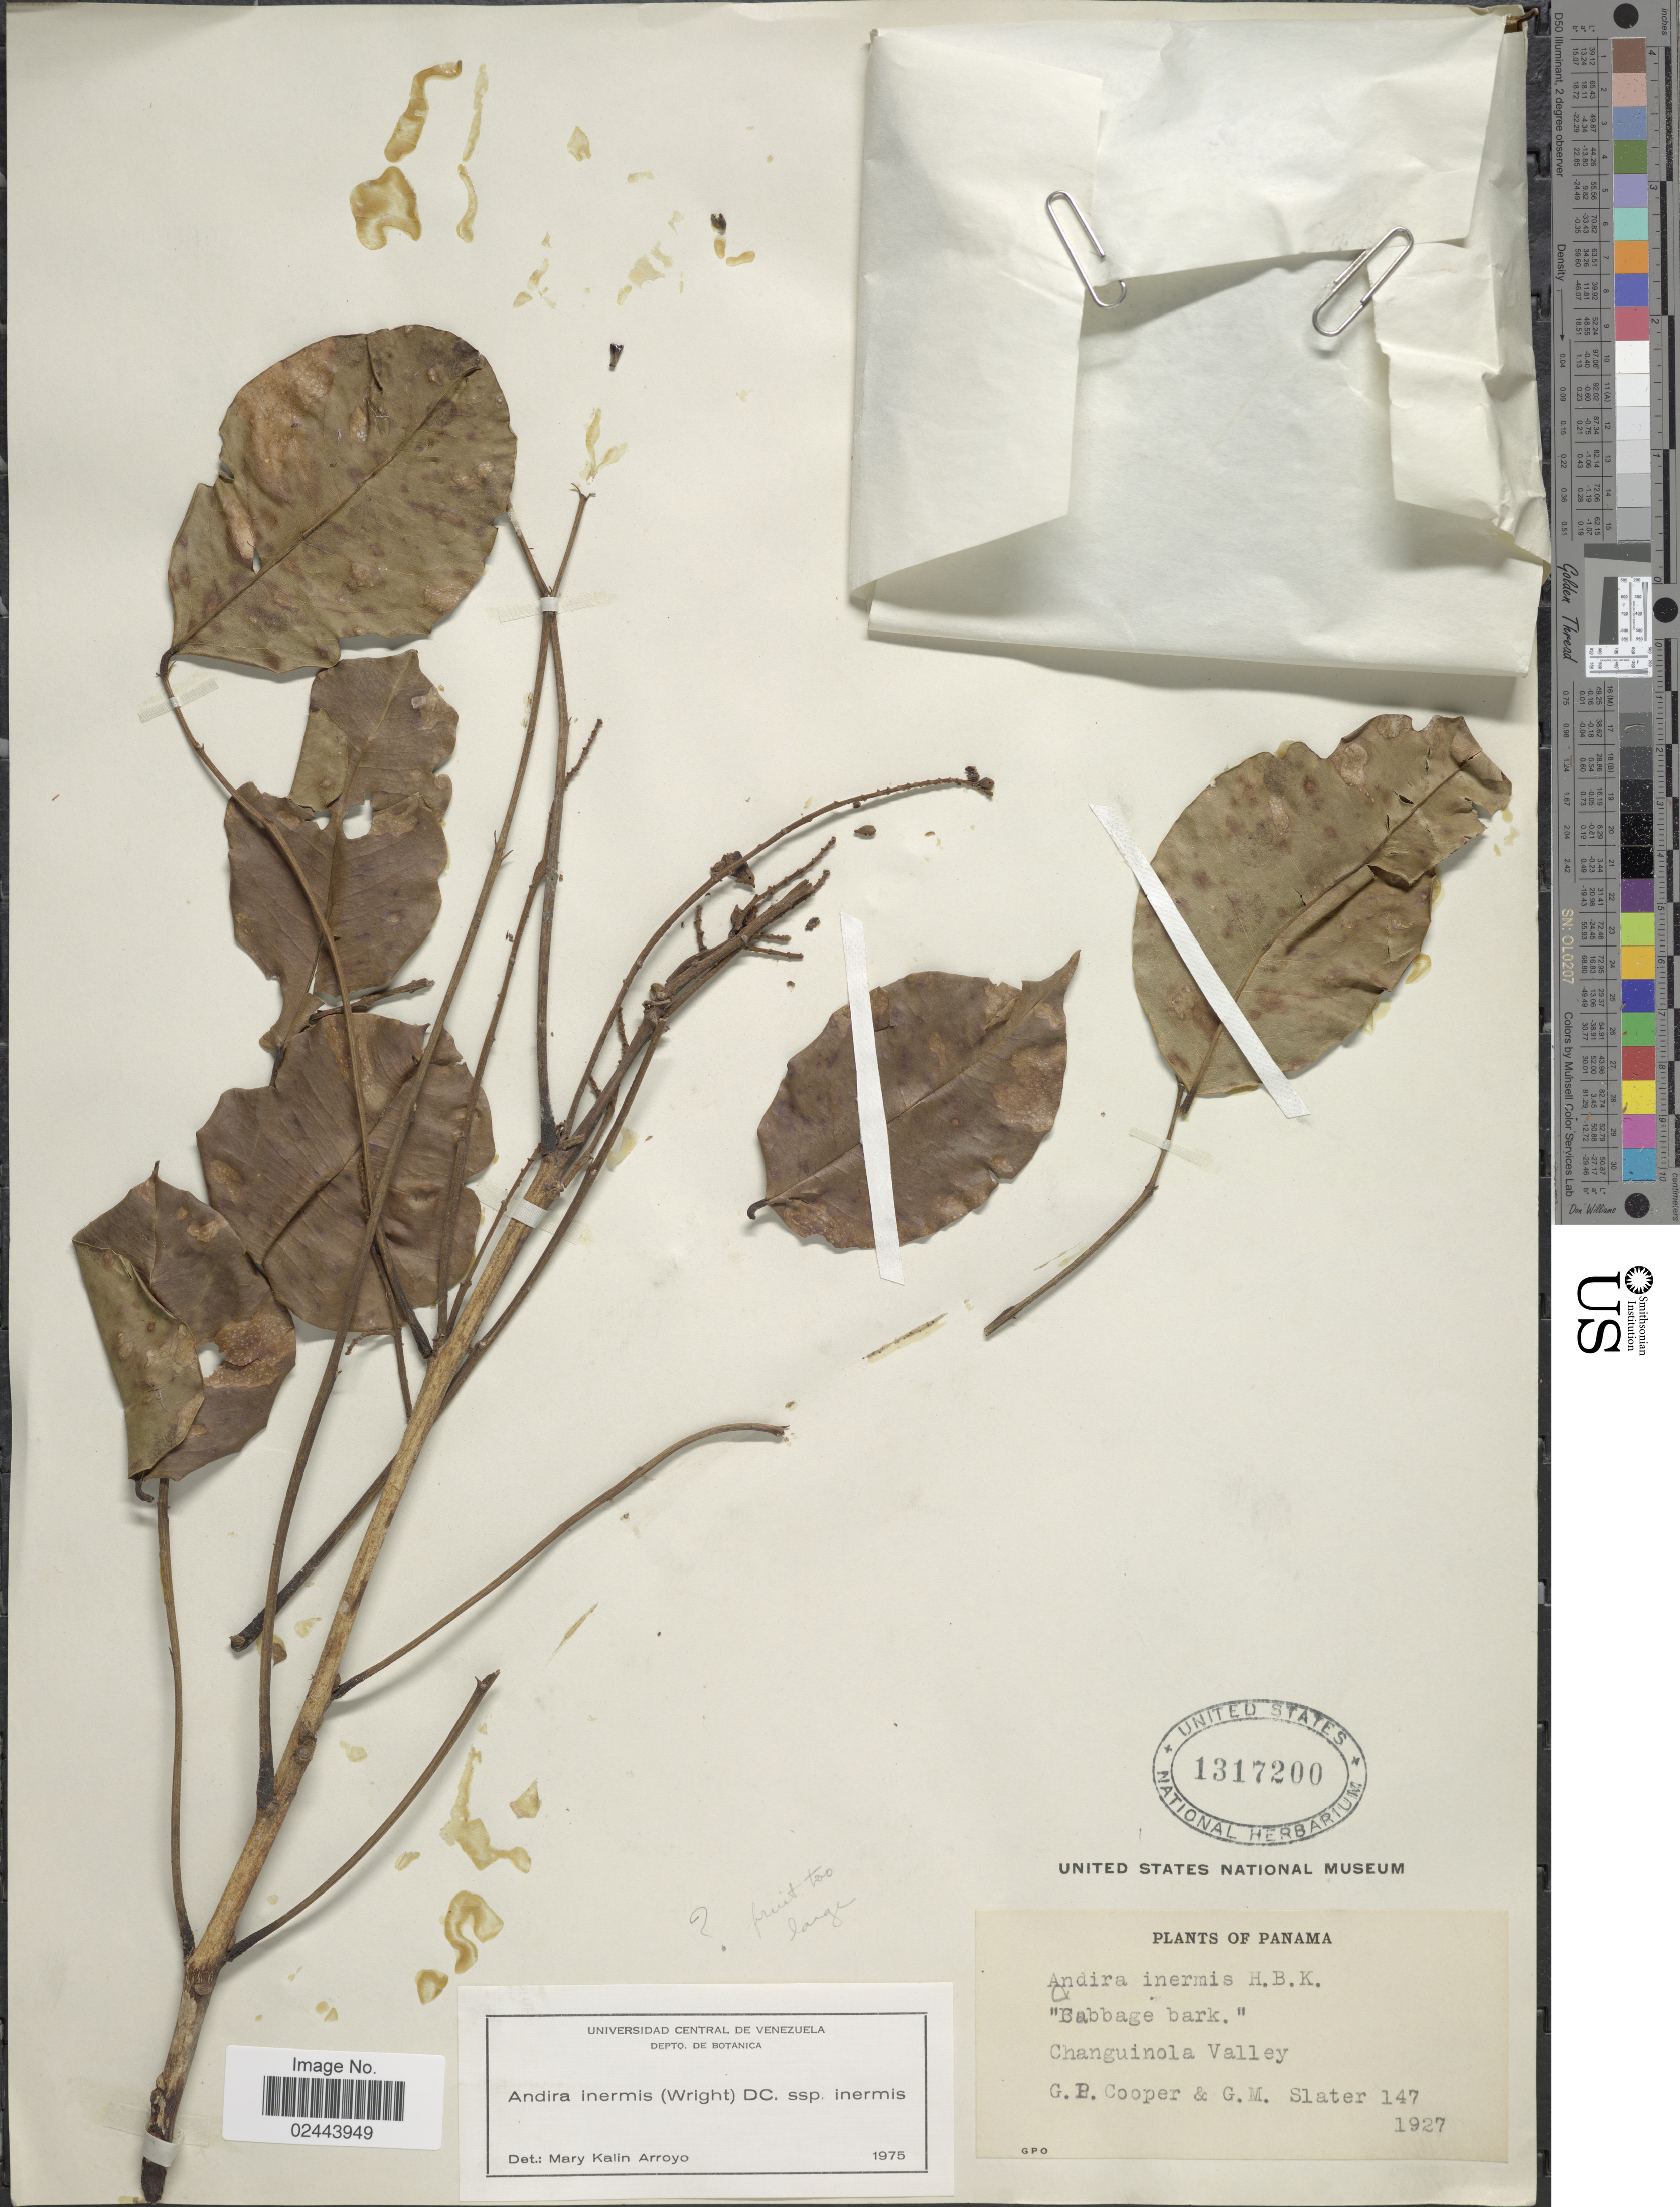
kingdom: Plantae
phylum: Tracheophyta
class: Magnoliopsida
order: Fabales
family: Fabaceae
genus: Andira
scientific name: Andira inermis subsp. inermis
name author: (W. Wright) Kunth ex DC.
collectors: G. Cooper & G. Slater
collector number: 147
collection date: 1927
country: Panama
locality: Changuinola Valley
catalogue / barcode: US 1317200